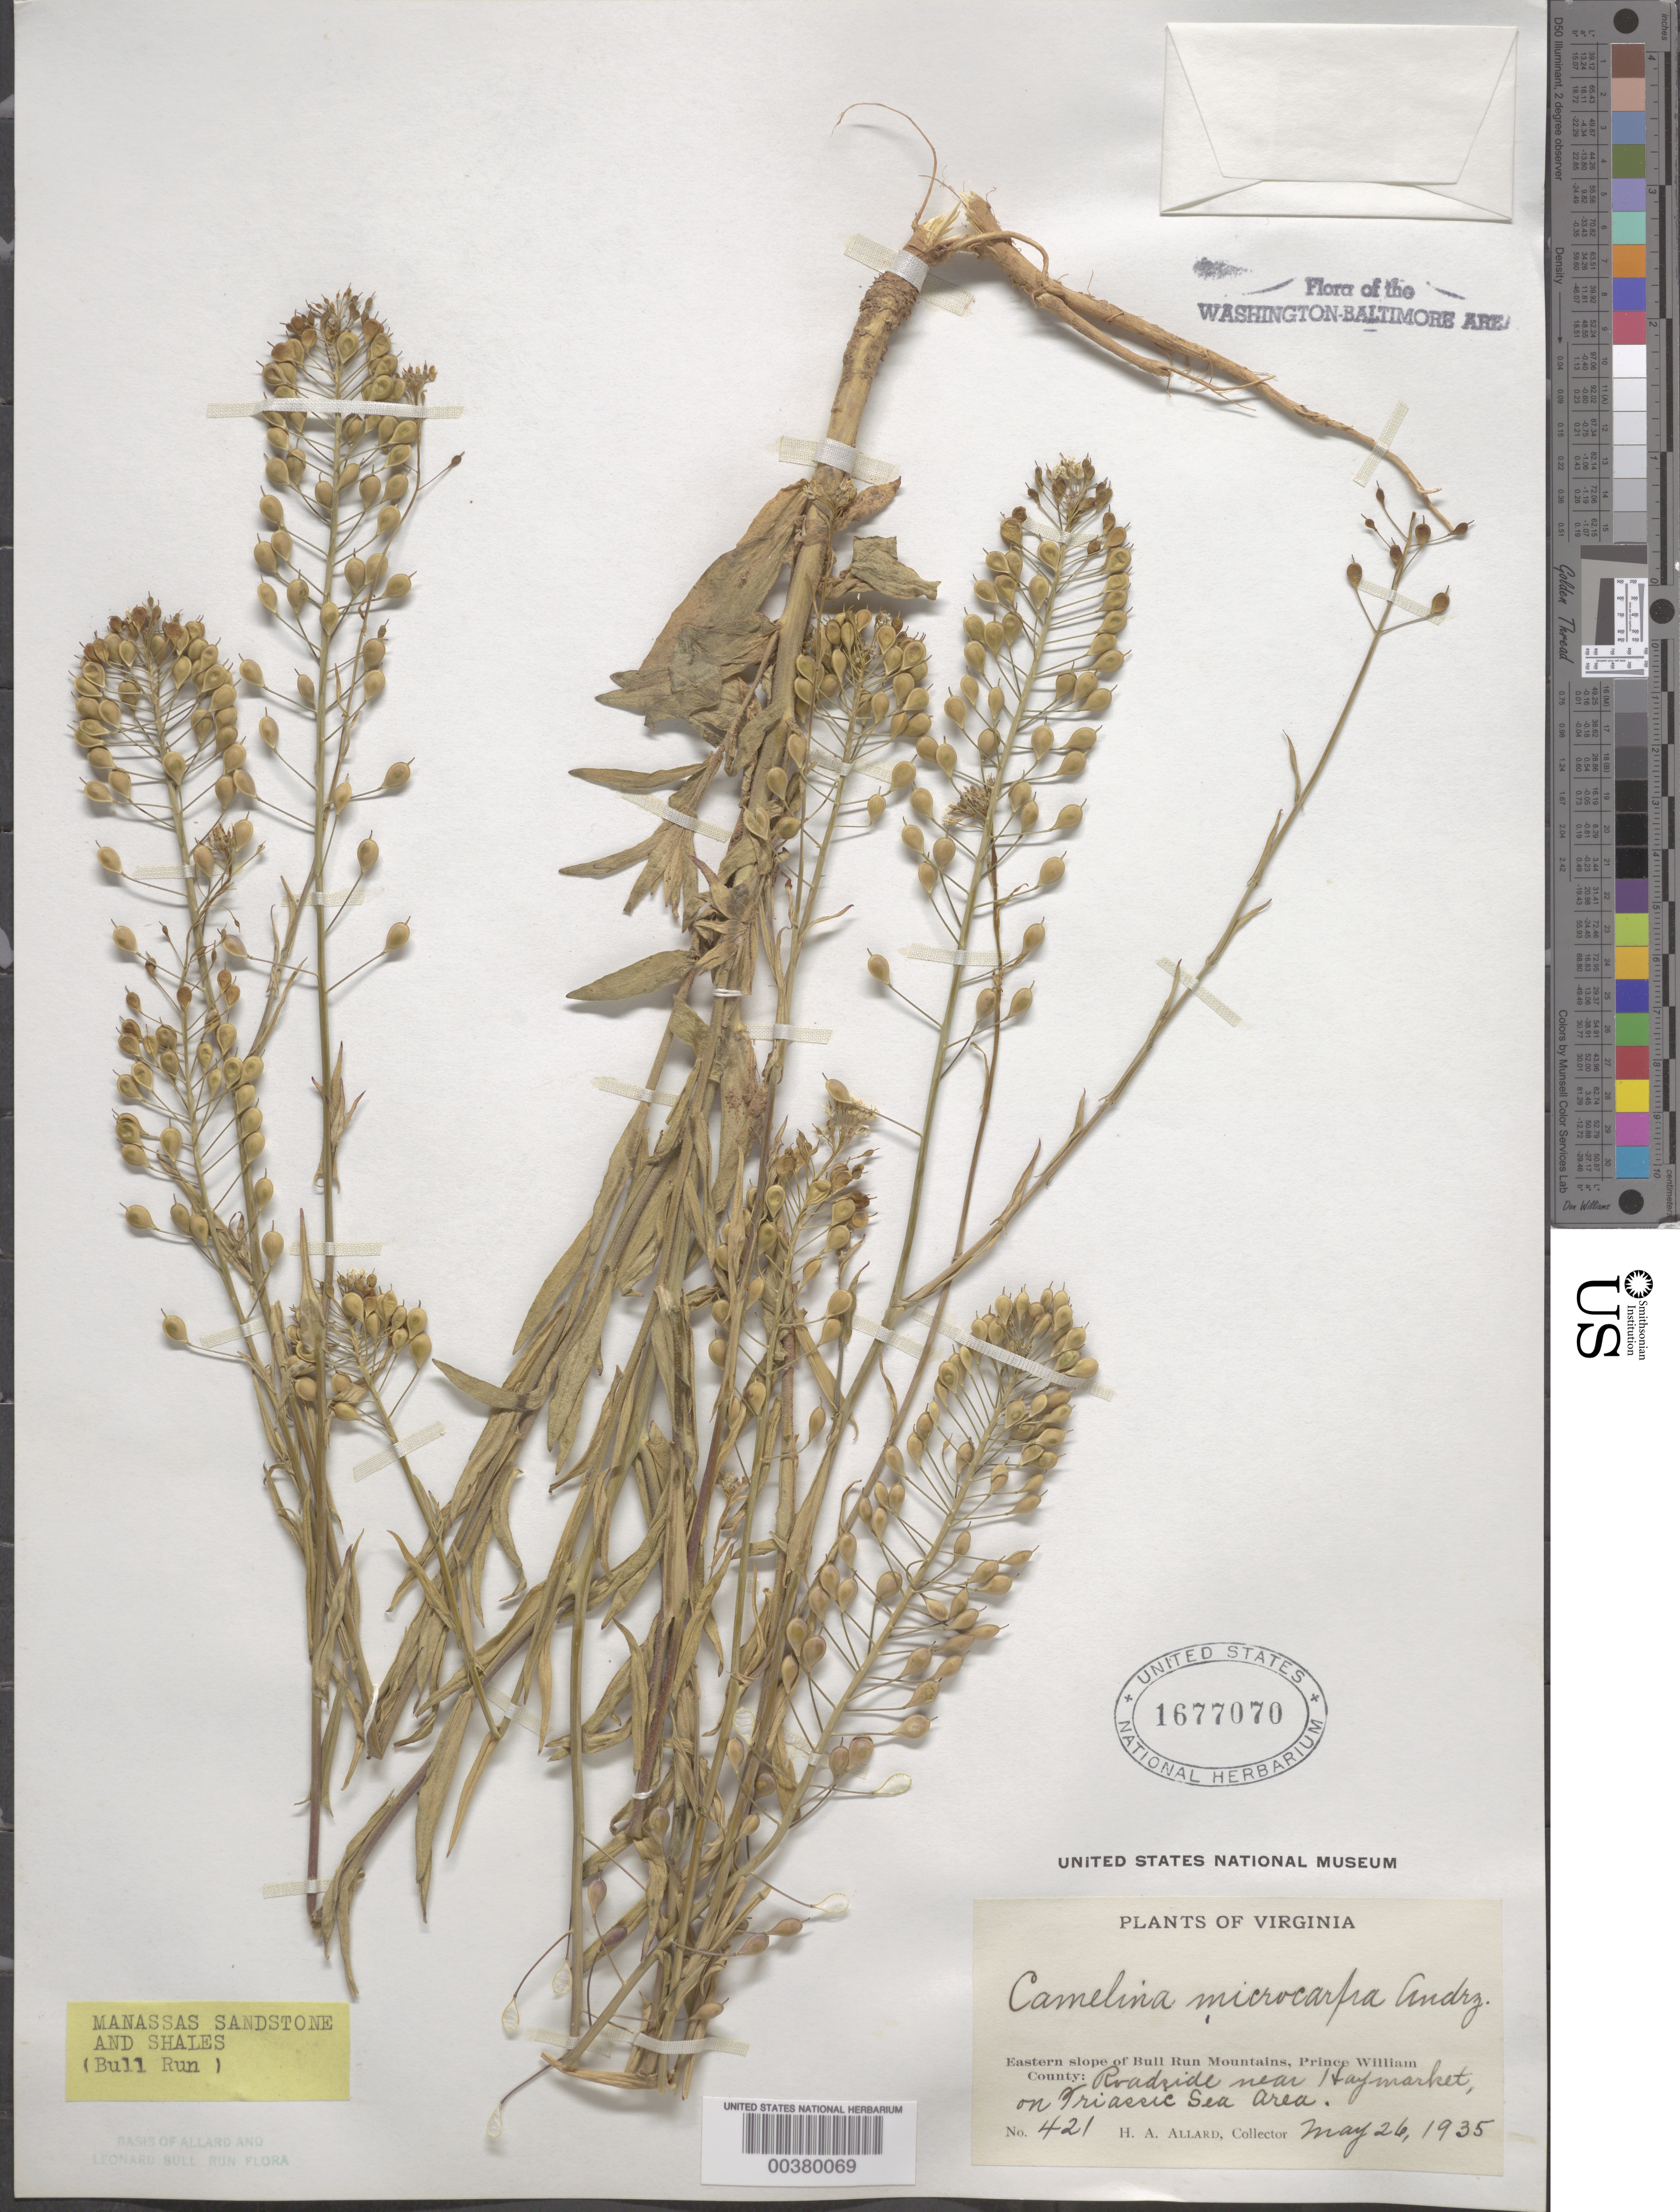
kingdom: Plantae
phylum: Tracheophyta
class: Magnoliopsida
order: Brassicales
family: Brassicaceae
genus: Camelina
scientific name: Camelina microcarpa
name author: DC.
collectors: H. A. Allard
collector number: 421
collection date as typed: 26 May 1935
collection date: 1935-05-26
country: United States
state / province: Virginia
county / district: Prince William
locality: Haymarket vicinity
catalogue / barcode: US 1677070